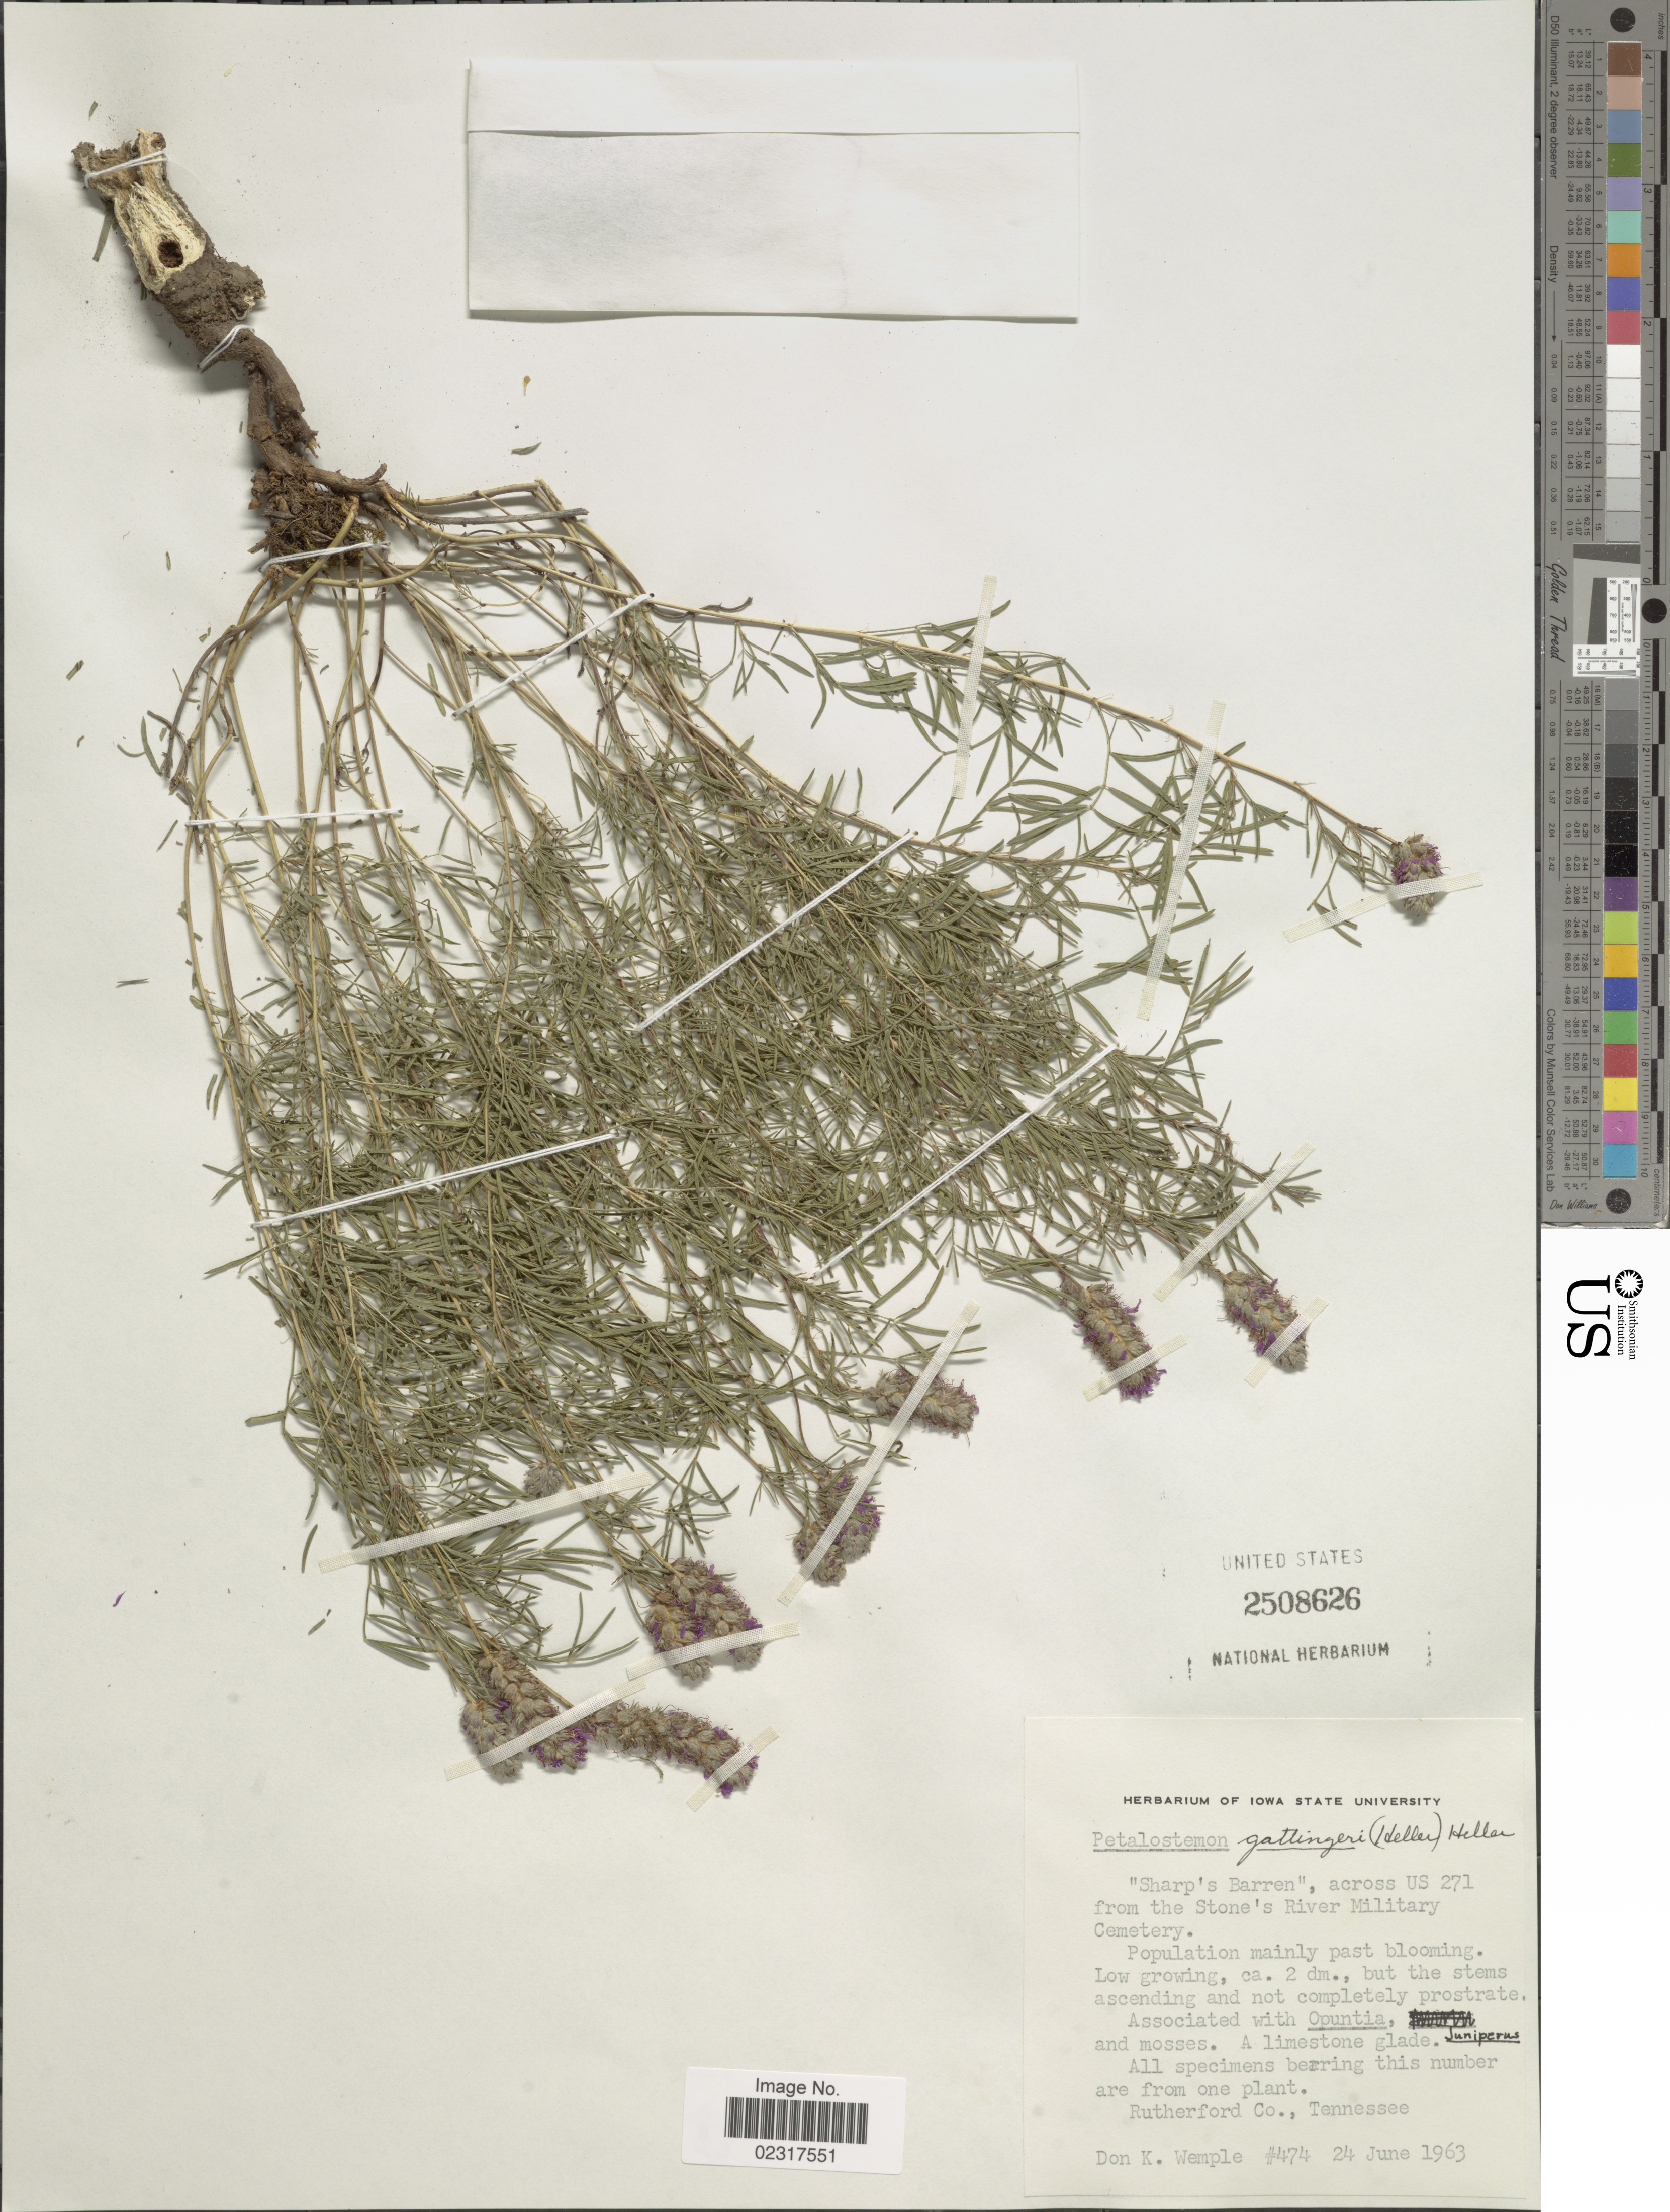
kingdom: Plantae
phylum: Tracheophyta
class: Magnoliopsida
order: Fabales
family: Fabaceae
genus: Dalea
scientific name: Dalea gattingeri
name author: (A. Heller) Barneby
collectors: D. Wemple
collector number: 474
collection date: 1963-06-24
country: United States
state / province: Tennessee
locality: Sharp's Barren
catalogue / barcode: US 2508626